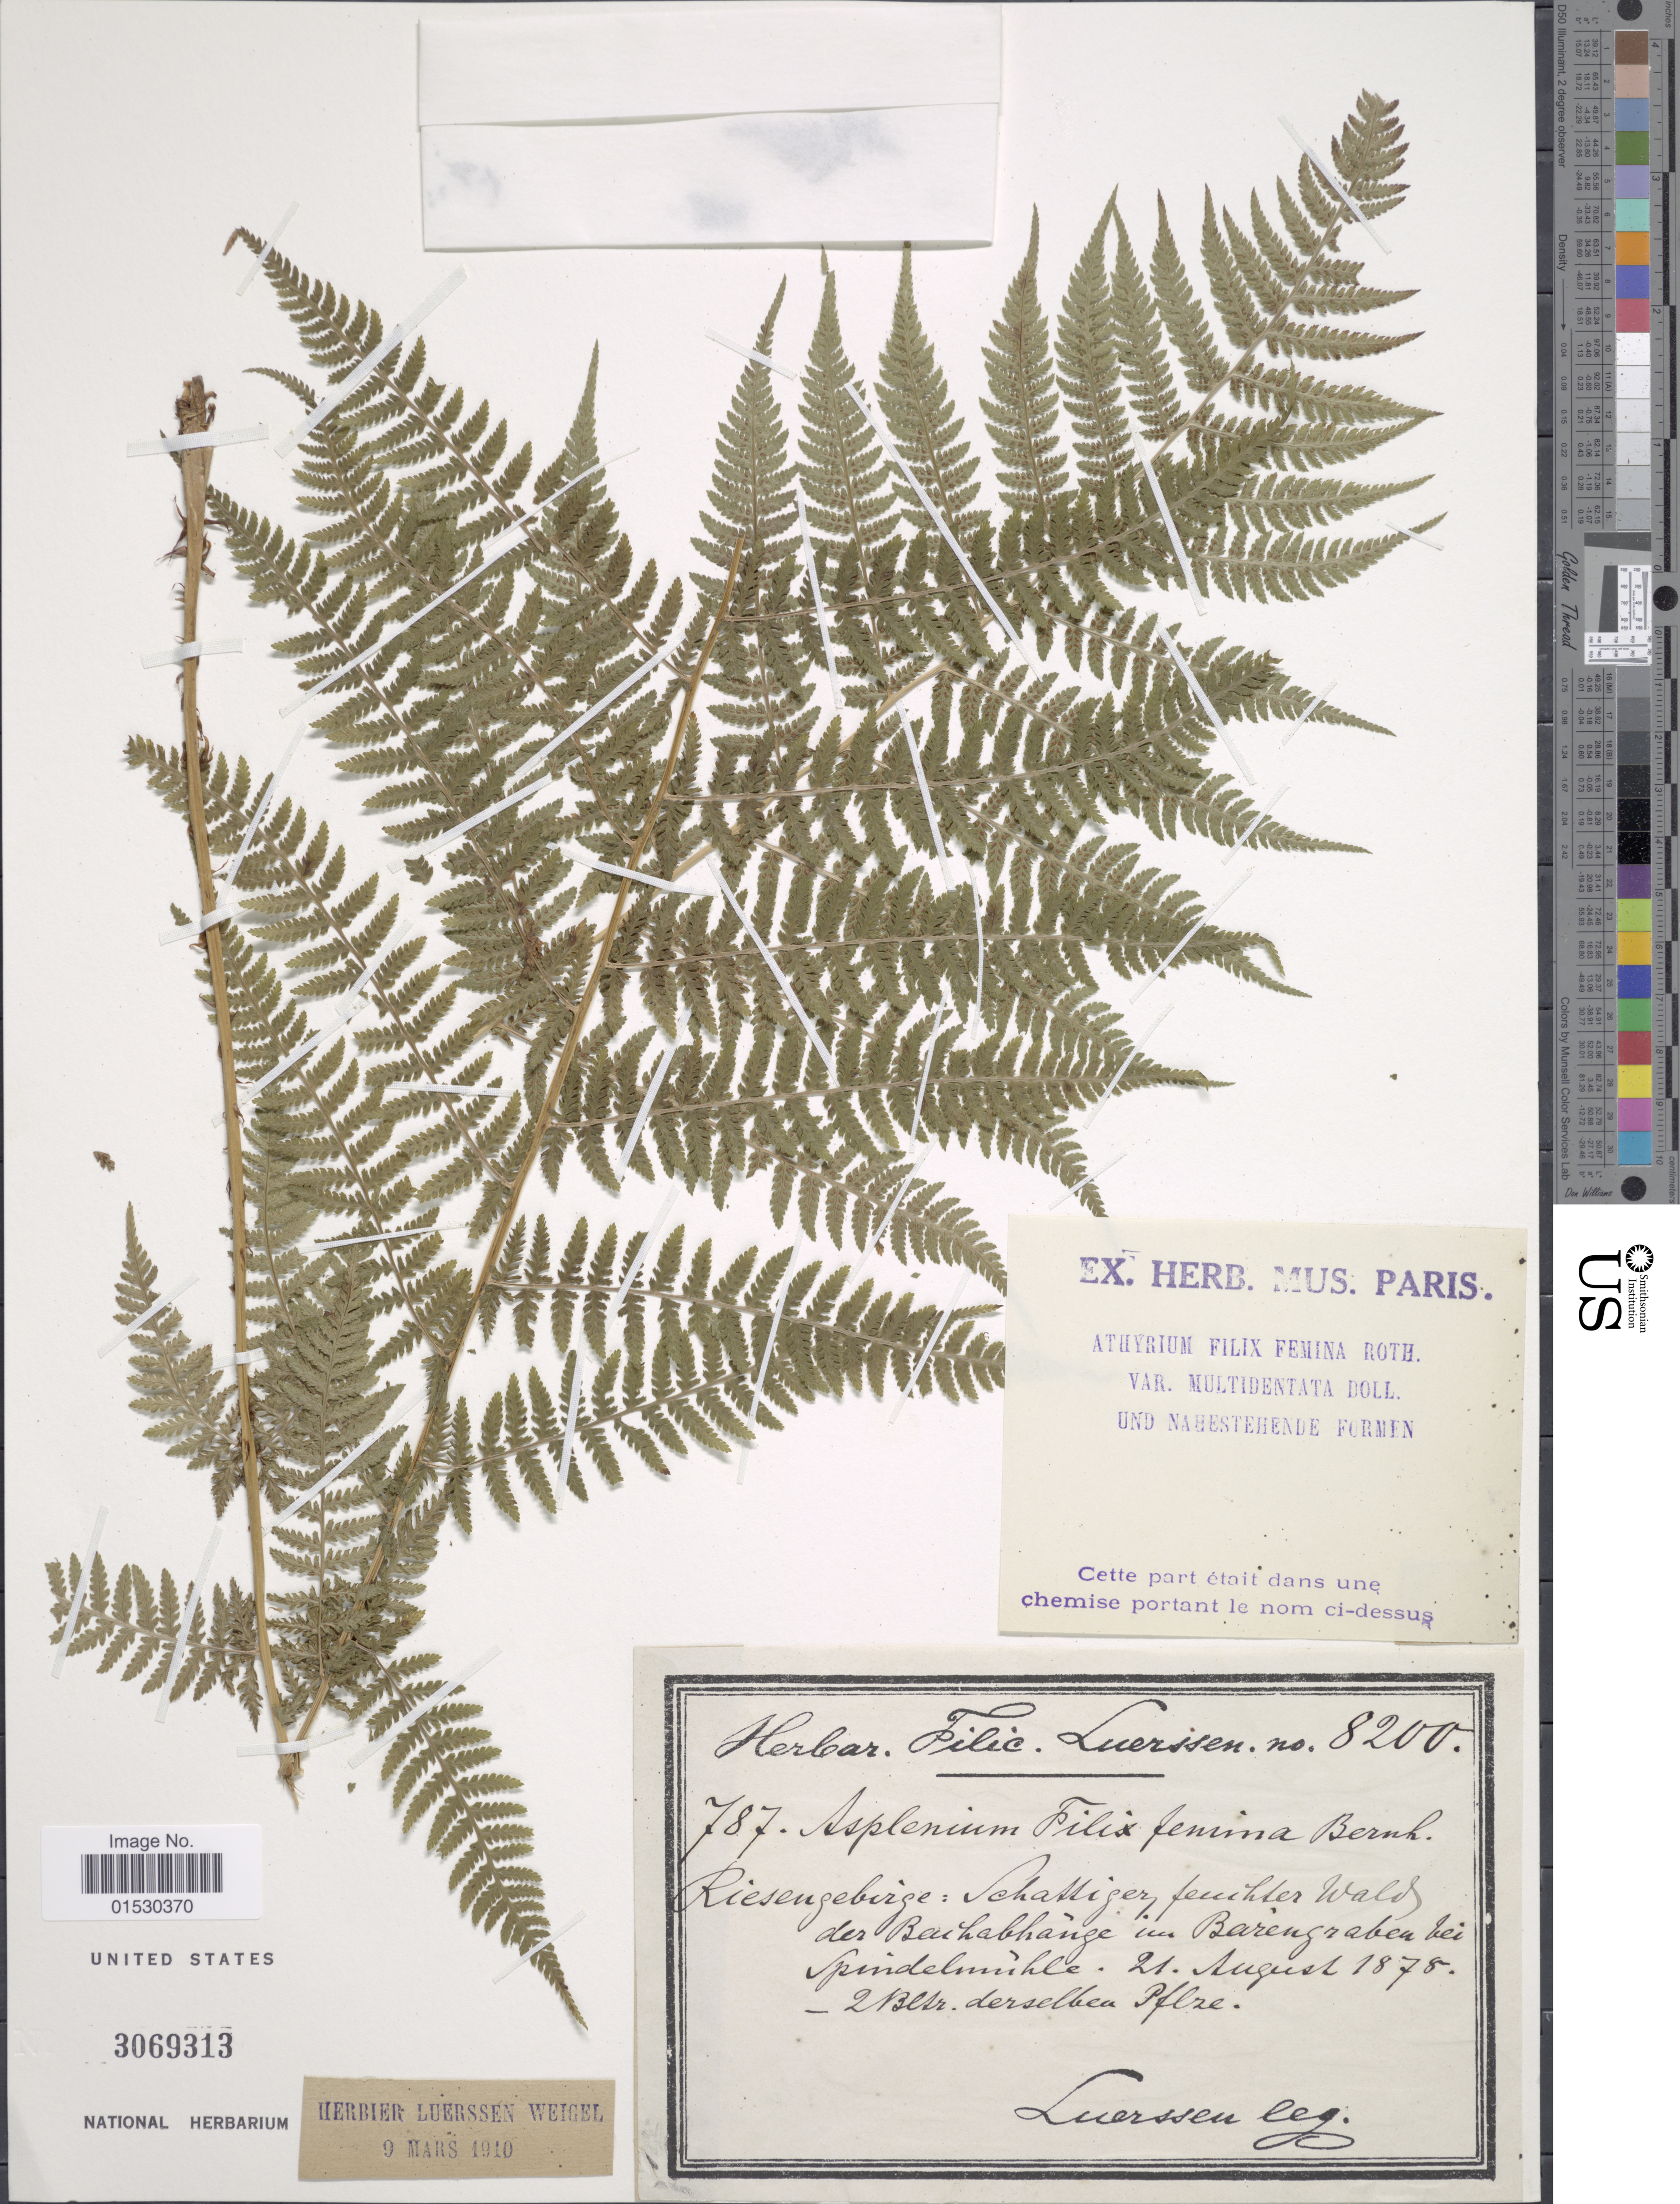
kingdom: Plantae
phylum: Tracheophyta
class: Polypodiopsida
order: Polypodiales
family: Athyriaceae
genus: Athyrium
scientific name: Athyrium filix-femina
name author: (L.) Roth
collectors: Luerssen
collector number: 787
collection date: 1875-08-21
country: Germany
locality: Riesengebirge: Schattiger feuihter Wald der Baihabange iu Barengraben bei Spindelmihle [interpreted]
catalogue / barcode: US 3069313